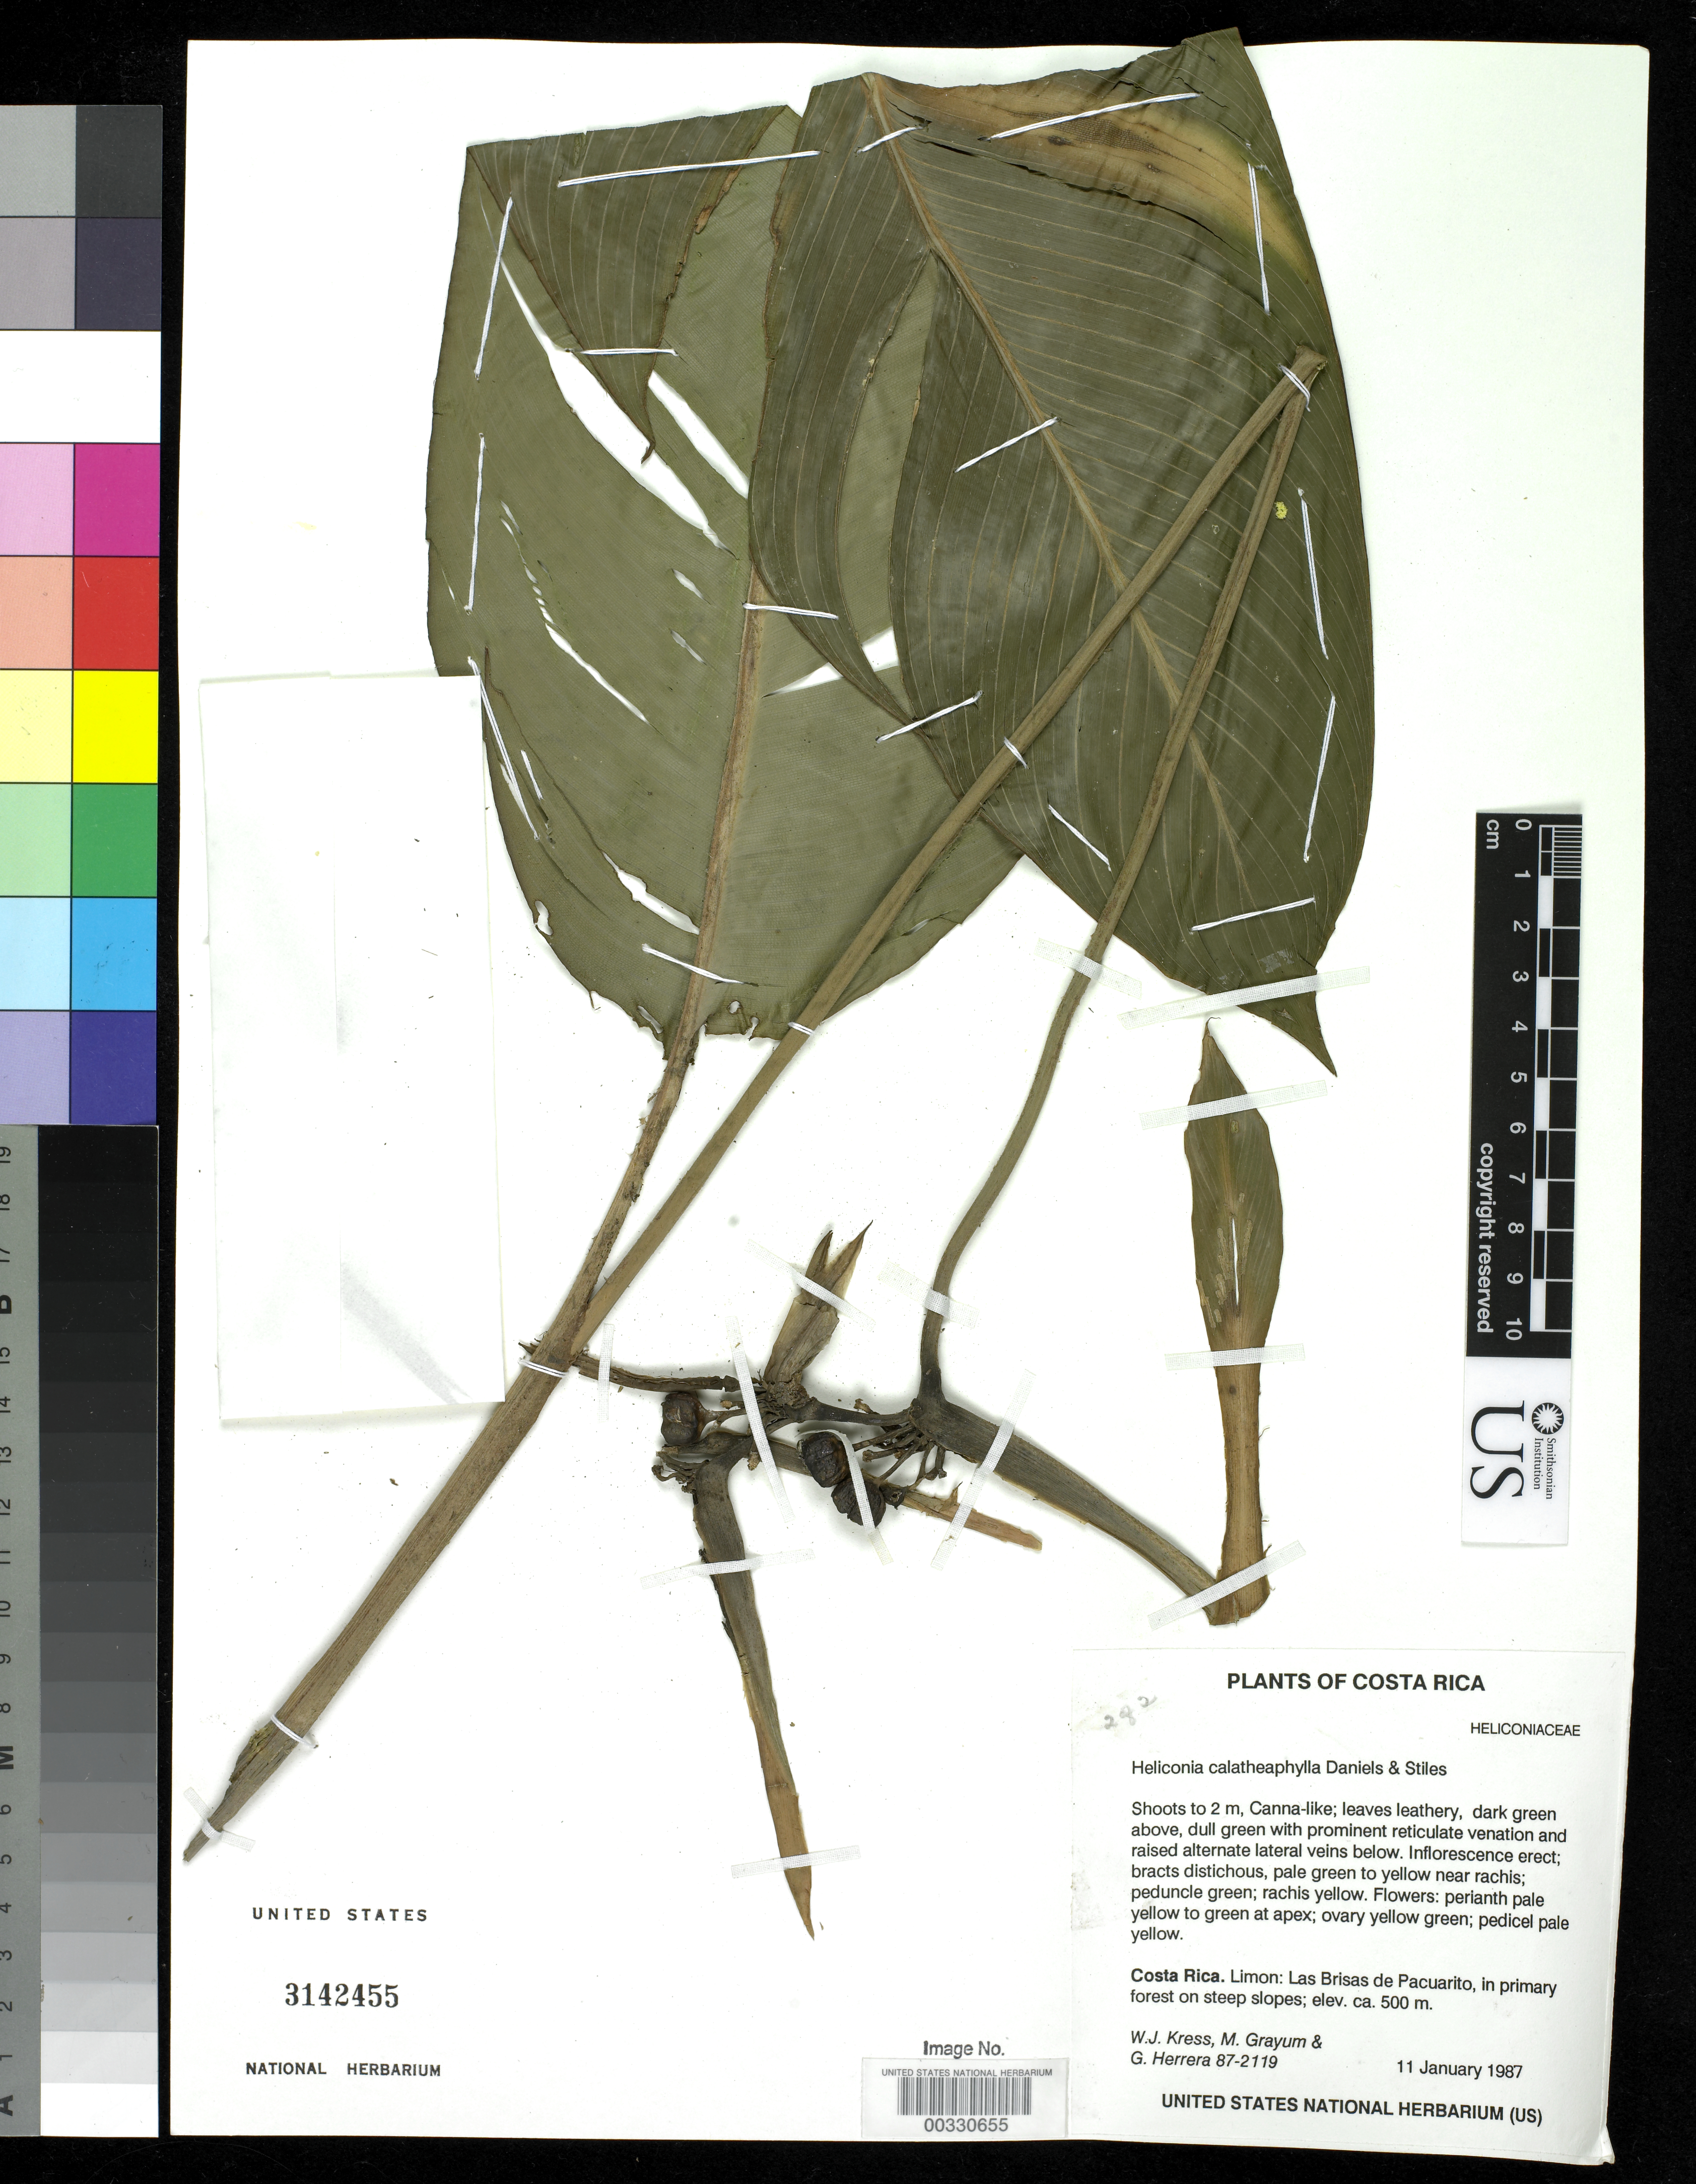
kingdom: Plantae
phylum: Tracheophyta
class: Liliopsida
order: Zingiberales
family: Heliconiaceae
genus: Heliconia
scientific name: Heliconia calatheiphylla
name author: G.S. Daniels & F.G. Stiles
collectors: W. J. Kress, M. H. Grayum & G. Herrera Ch.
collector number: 87-2119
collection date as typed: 11 Jan 1987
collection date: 1987-01-11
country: Costa Rica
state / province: Limón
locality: Las brisas de pacuarito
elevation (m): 500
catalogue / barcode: US 3142455